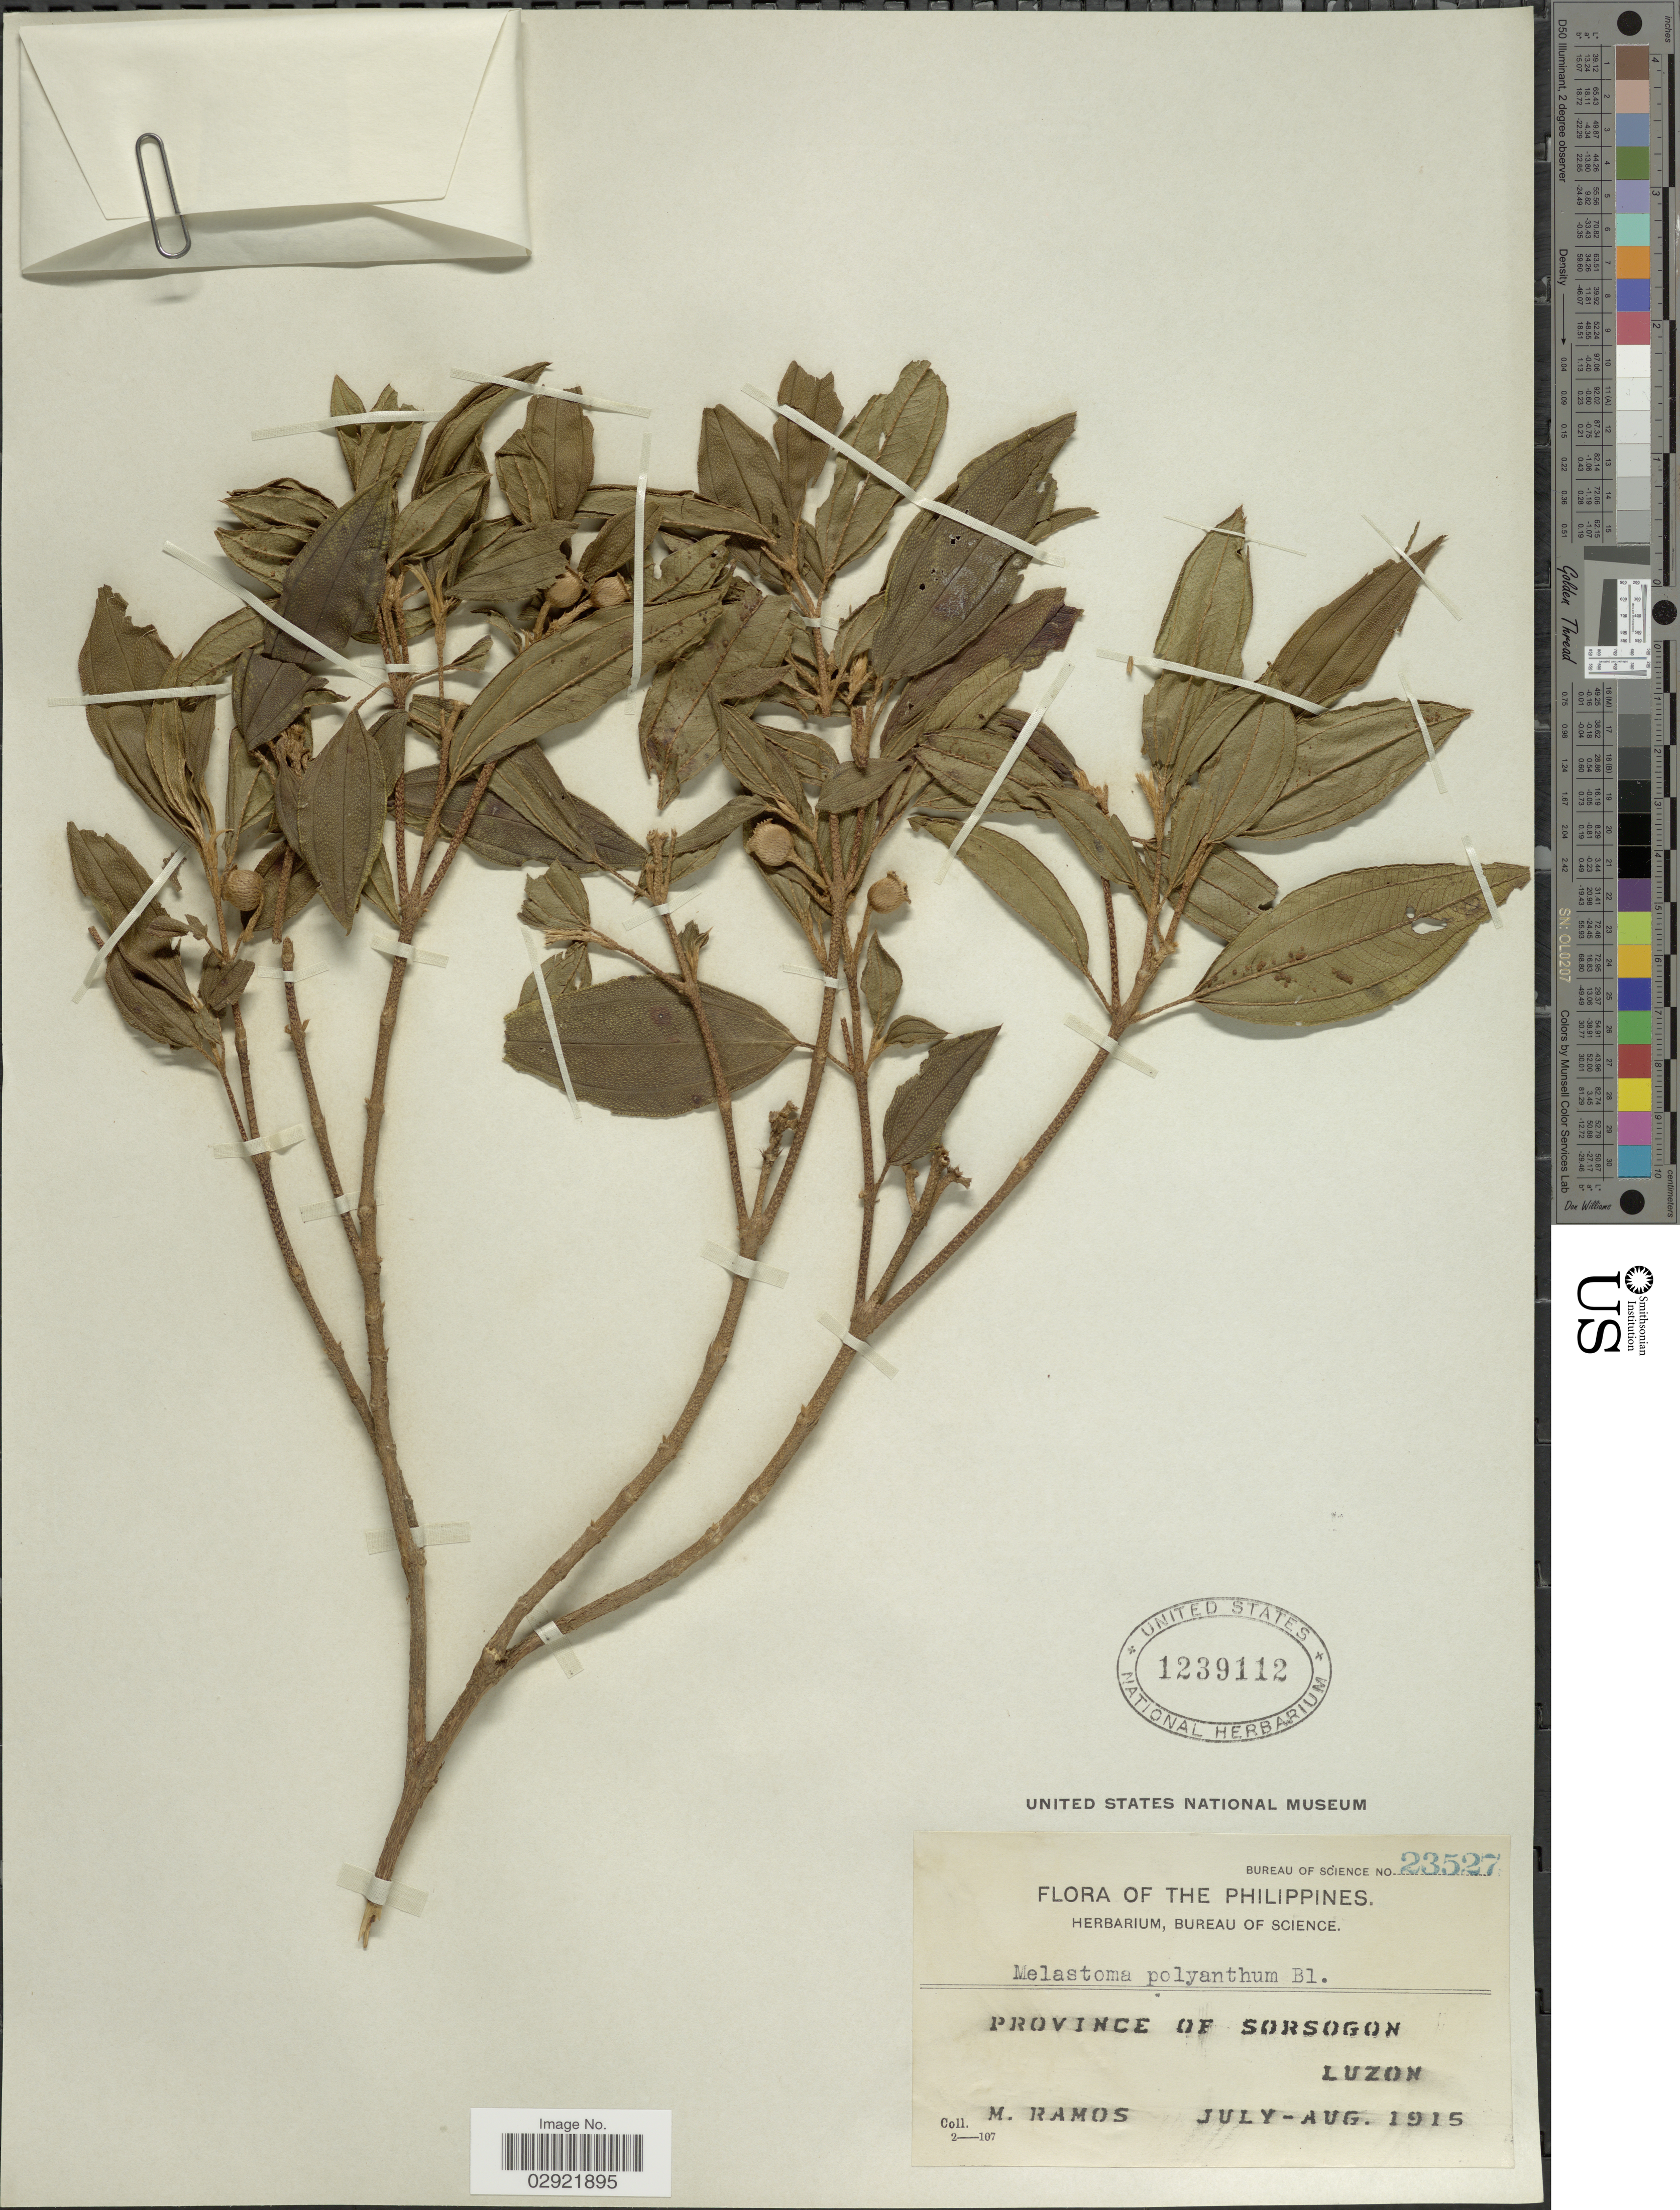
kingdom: Plantae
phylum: Tracheophyta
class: Magnoliopsida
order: Myrtales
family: Melastomataceae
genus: Melastoma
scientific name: Melastoma malabathricum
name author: L.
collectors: M. Ramos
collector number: Bureau of Science 23527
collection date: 1915-07/1915-08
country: Philippines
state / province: Bicol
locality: Province of Sorsogon, Luzon.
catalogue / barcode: US 1239112